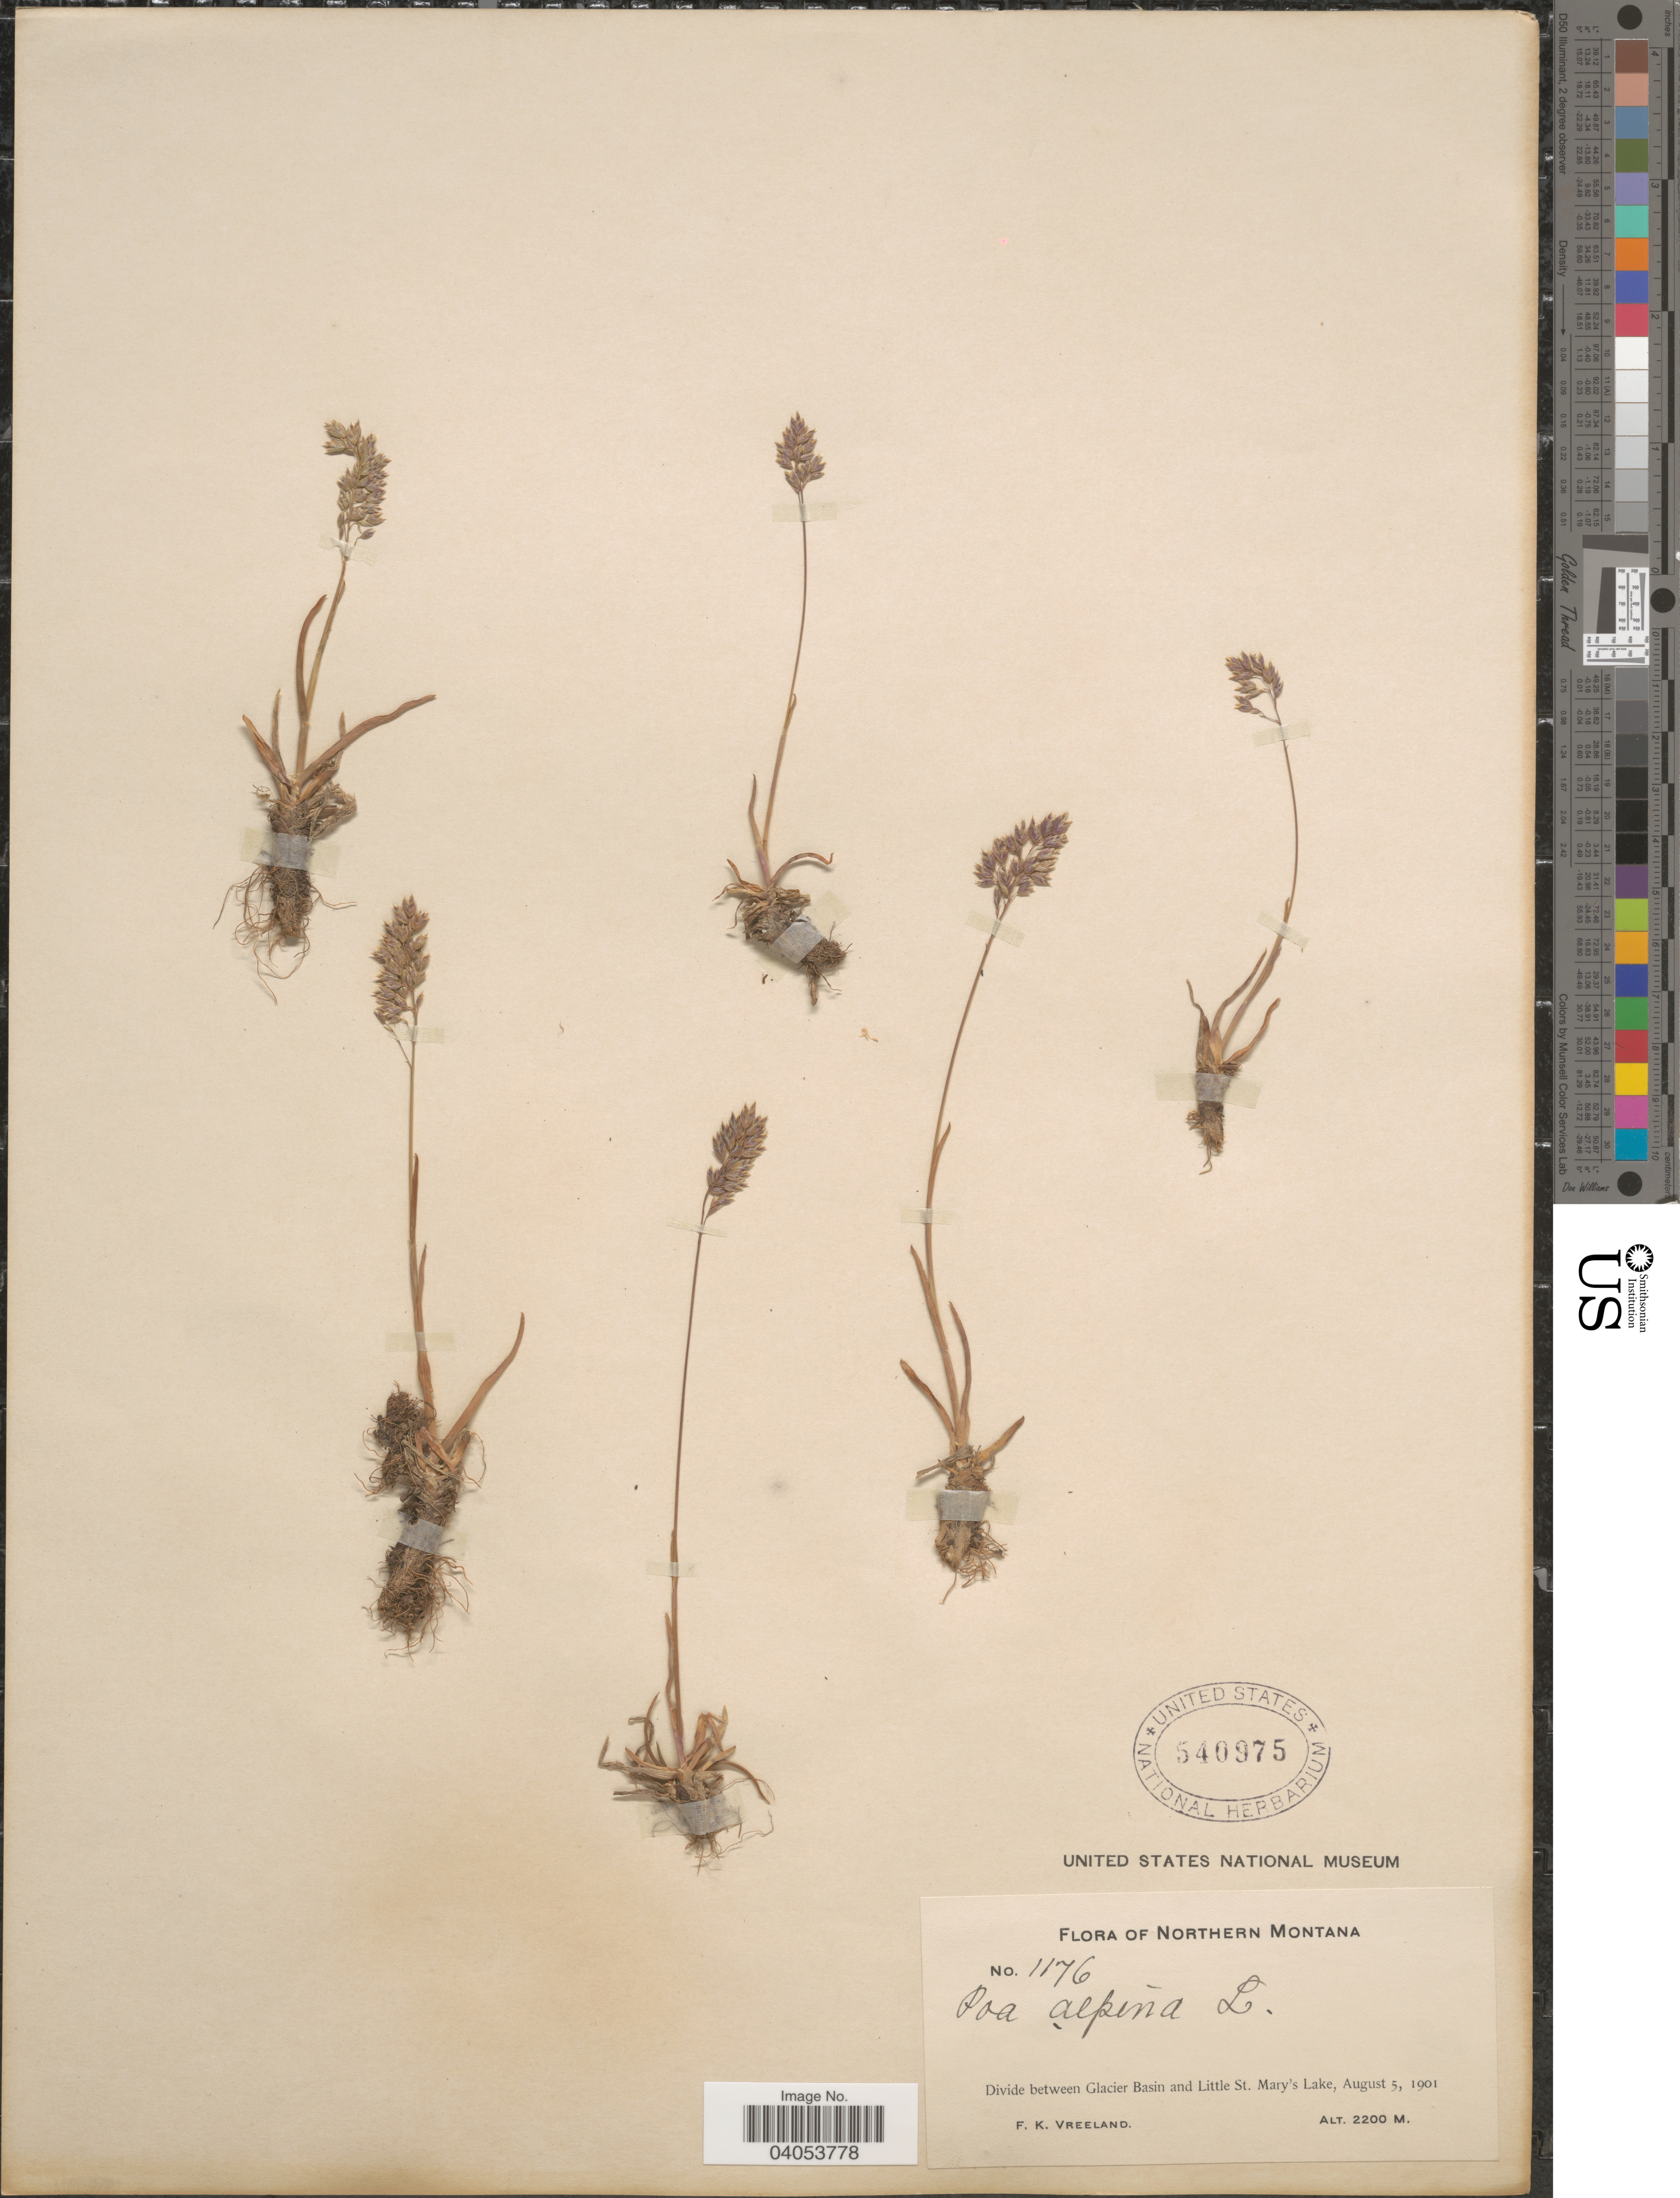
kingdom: Plantae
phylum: Tracheophyta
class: Liliopsida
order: Poales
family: Poaceae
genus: Poa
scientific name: Poa alpina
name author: L.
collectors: F. Vreeland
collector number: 1176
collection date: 1901-08-05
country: United States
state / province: Montana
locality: Northern Montana. Divide between Glacier Basin and Little St. Mary's Lake.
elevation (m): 2200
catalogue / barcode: US 540975